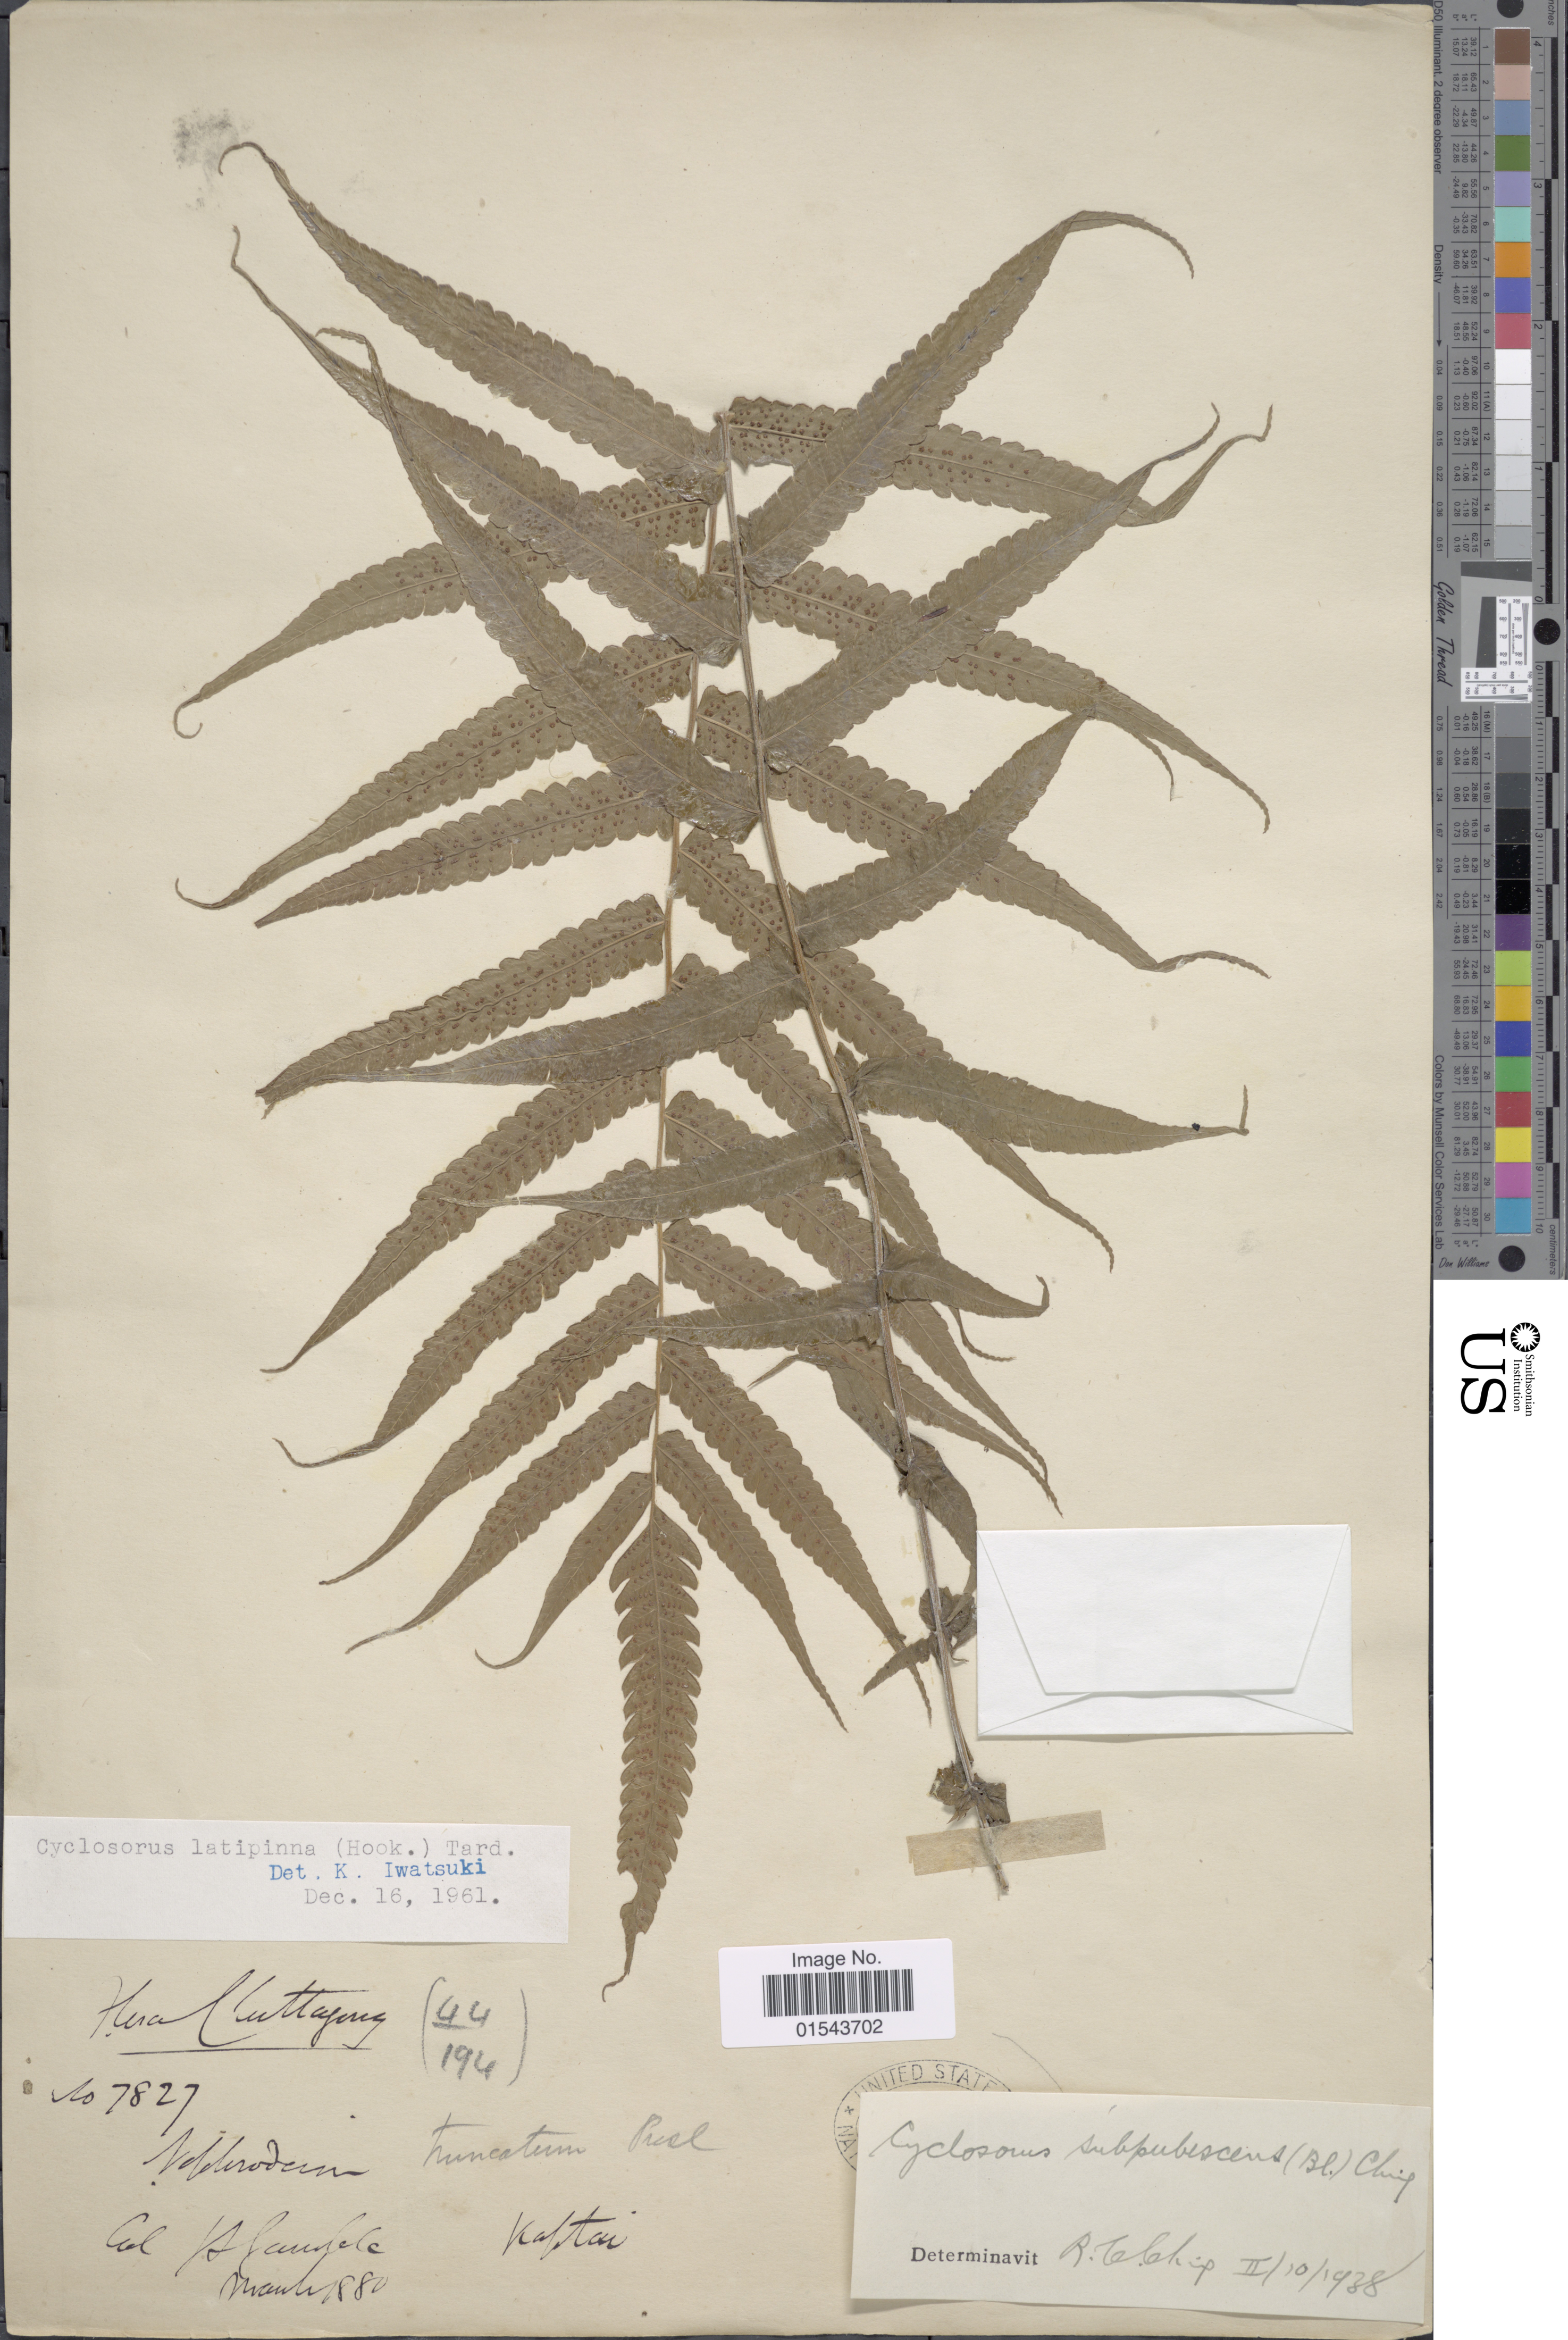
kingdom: Plantae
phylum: Tracheophyta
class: Polypodiopsida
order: Polypodiales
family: Thelypteridaceae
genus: Christella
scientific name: Christella latipinna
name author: (Benth.) H. Lév.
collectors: J. S. Gamble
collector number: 7827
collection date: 1880-03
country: Bangladesh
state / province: Chittagong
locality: [illegible text], Kaftai[interpreted]